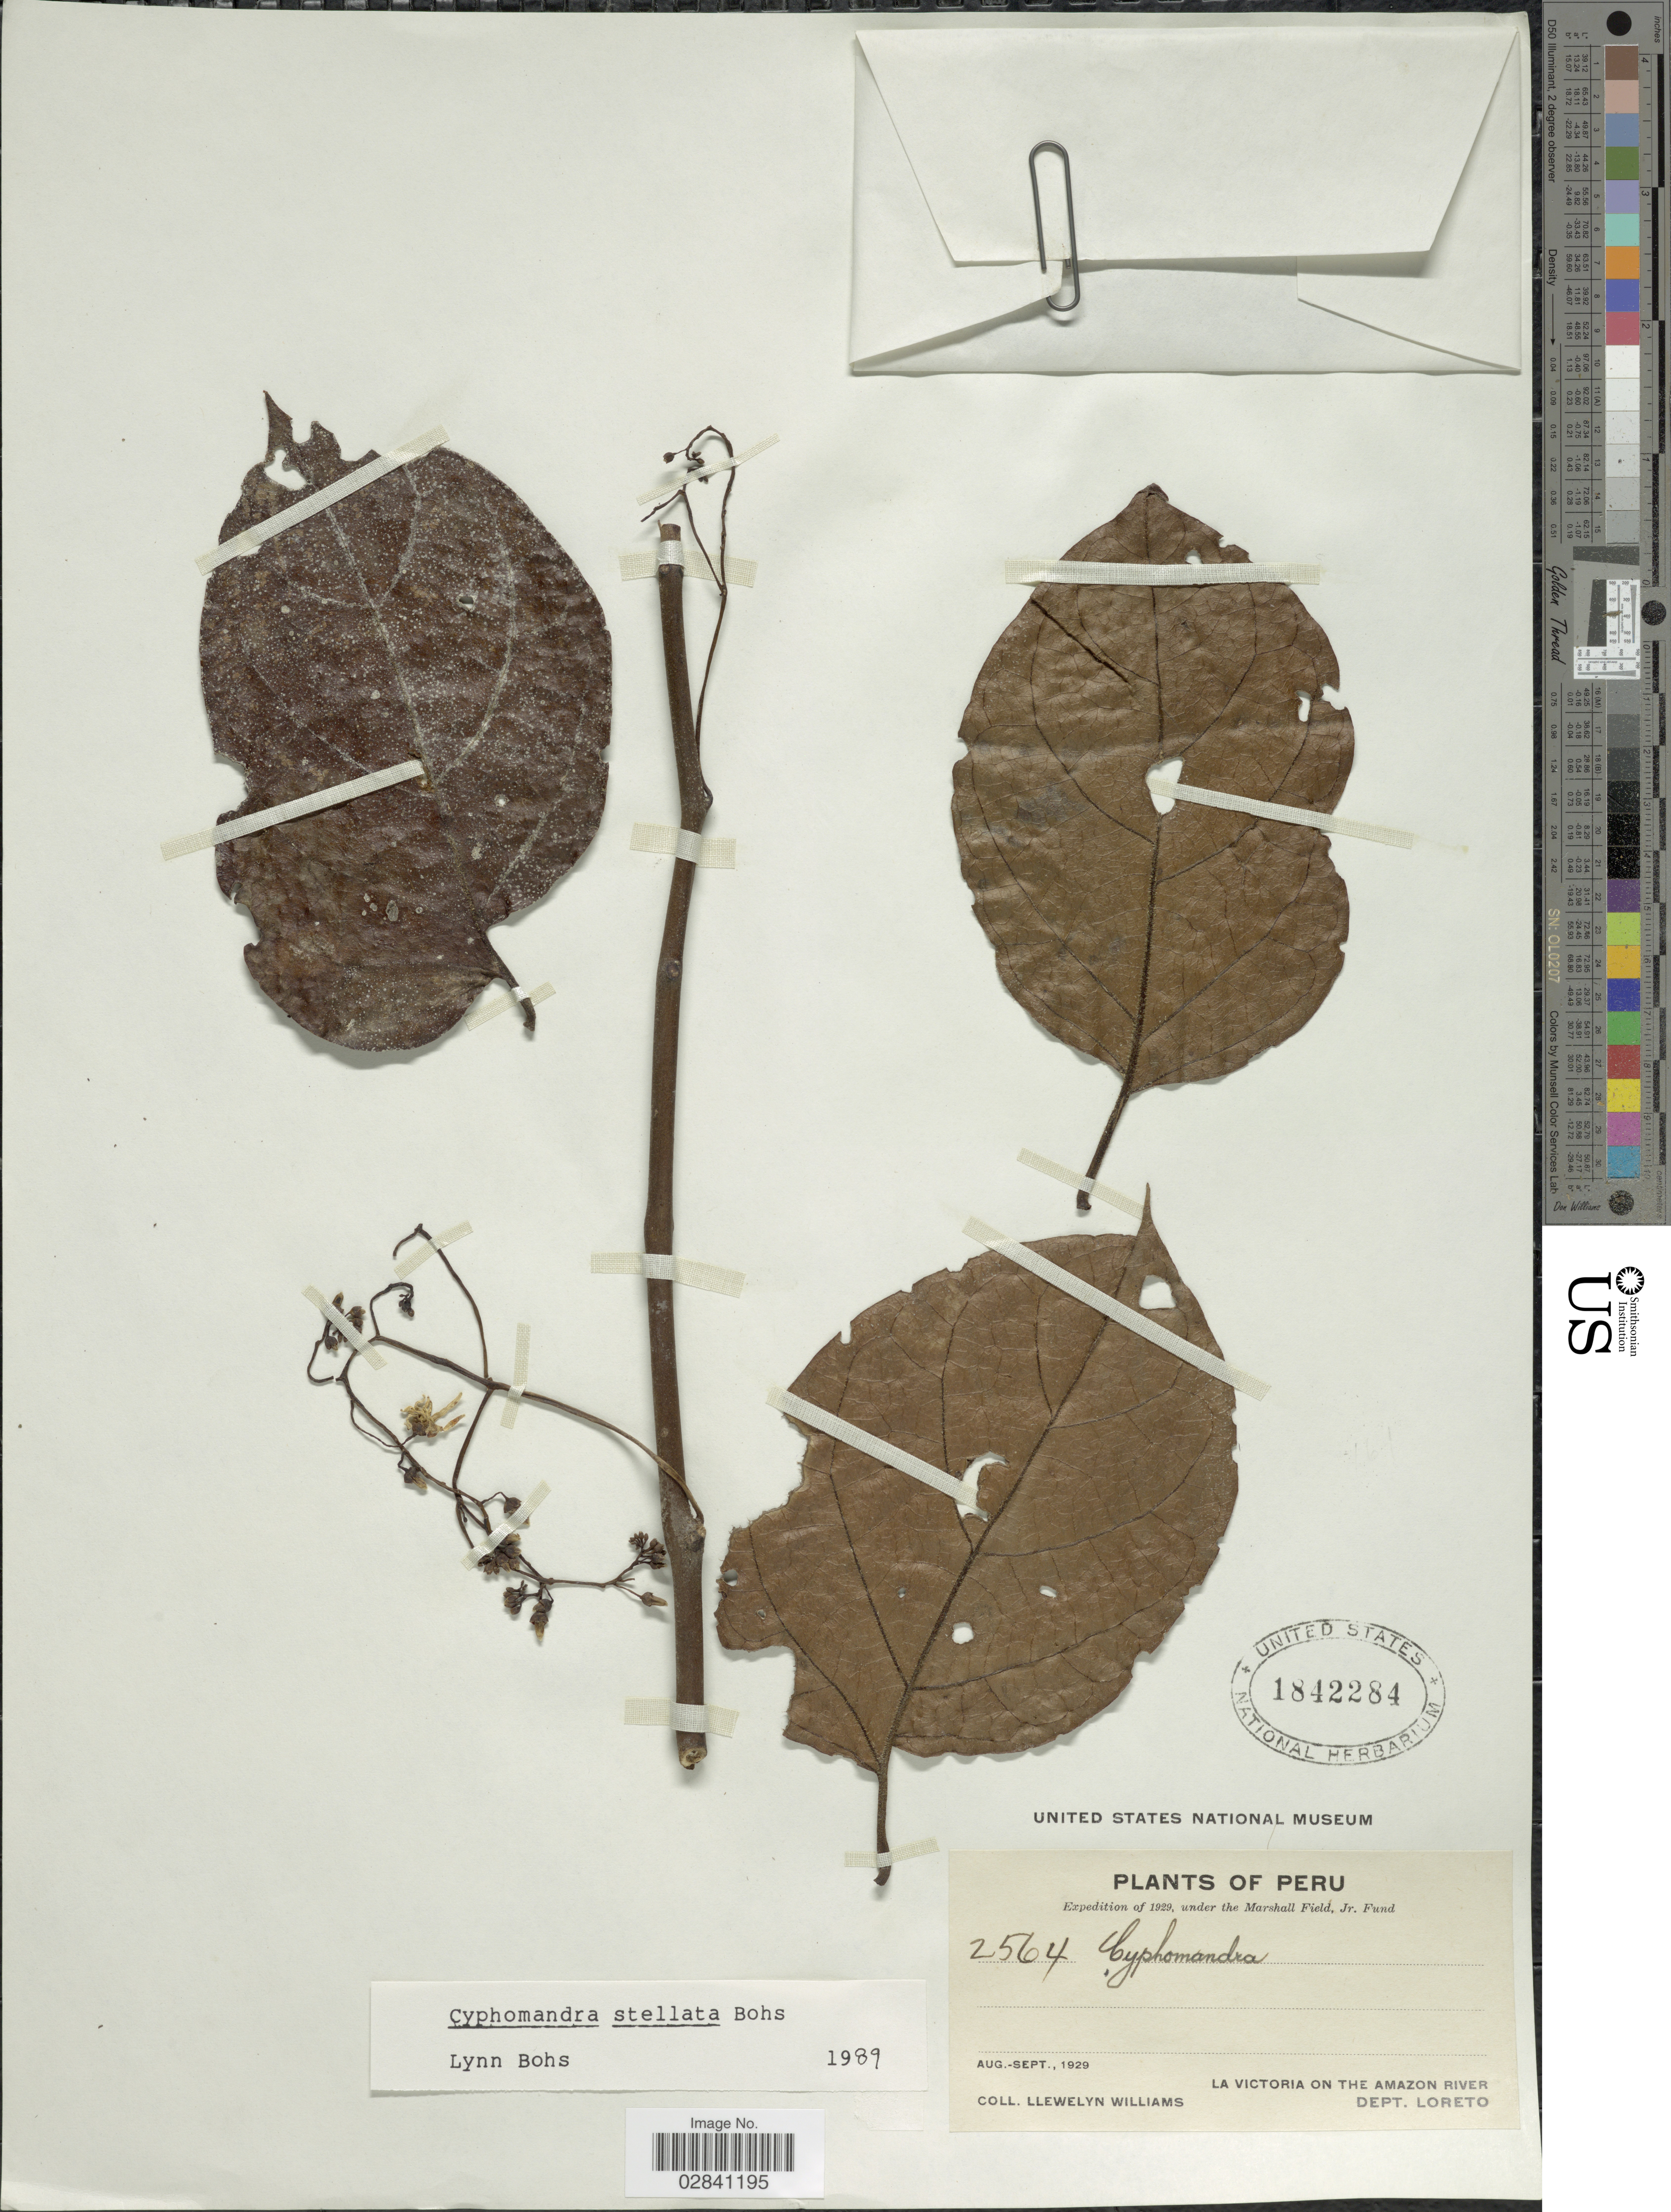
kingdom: Plantae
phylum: Tracheophyta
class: Magnoliopsida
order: Solanales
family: Solanaceae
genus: Cyphomandra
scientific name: Cyphomandra stellata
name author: Bohs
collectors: Ll. Williams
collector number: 2564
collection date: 1929-08/1929-09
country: Peru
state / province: Loreto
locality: La Victoria on the Amazon River. Dept. Loreto.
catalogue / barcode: US 1842284